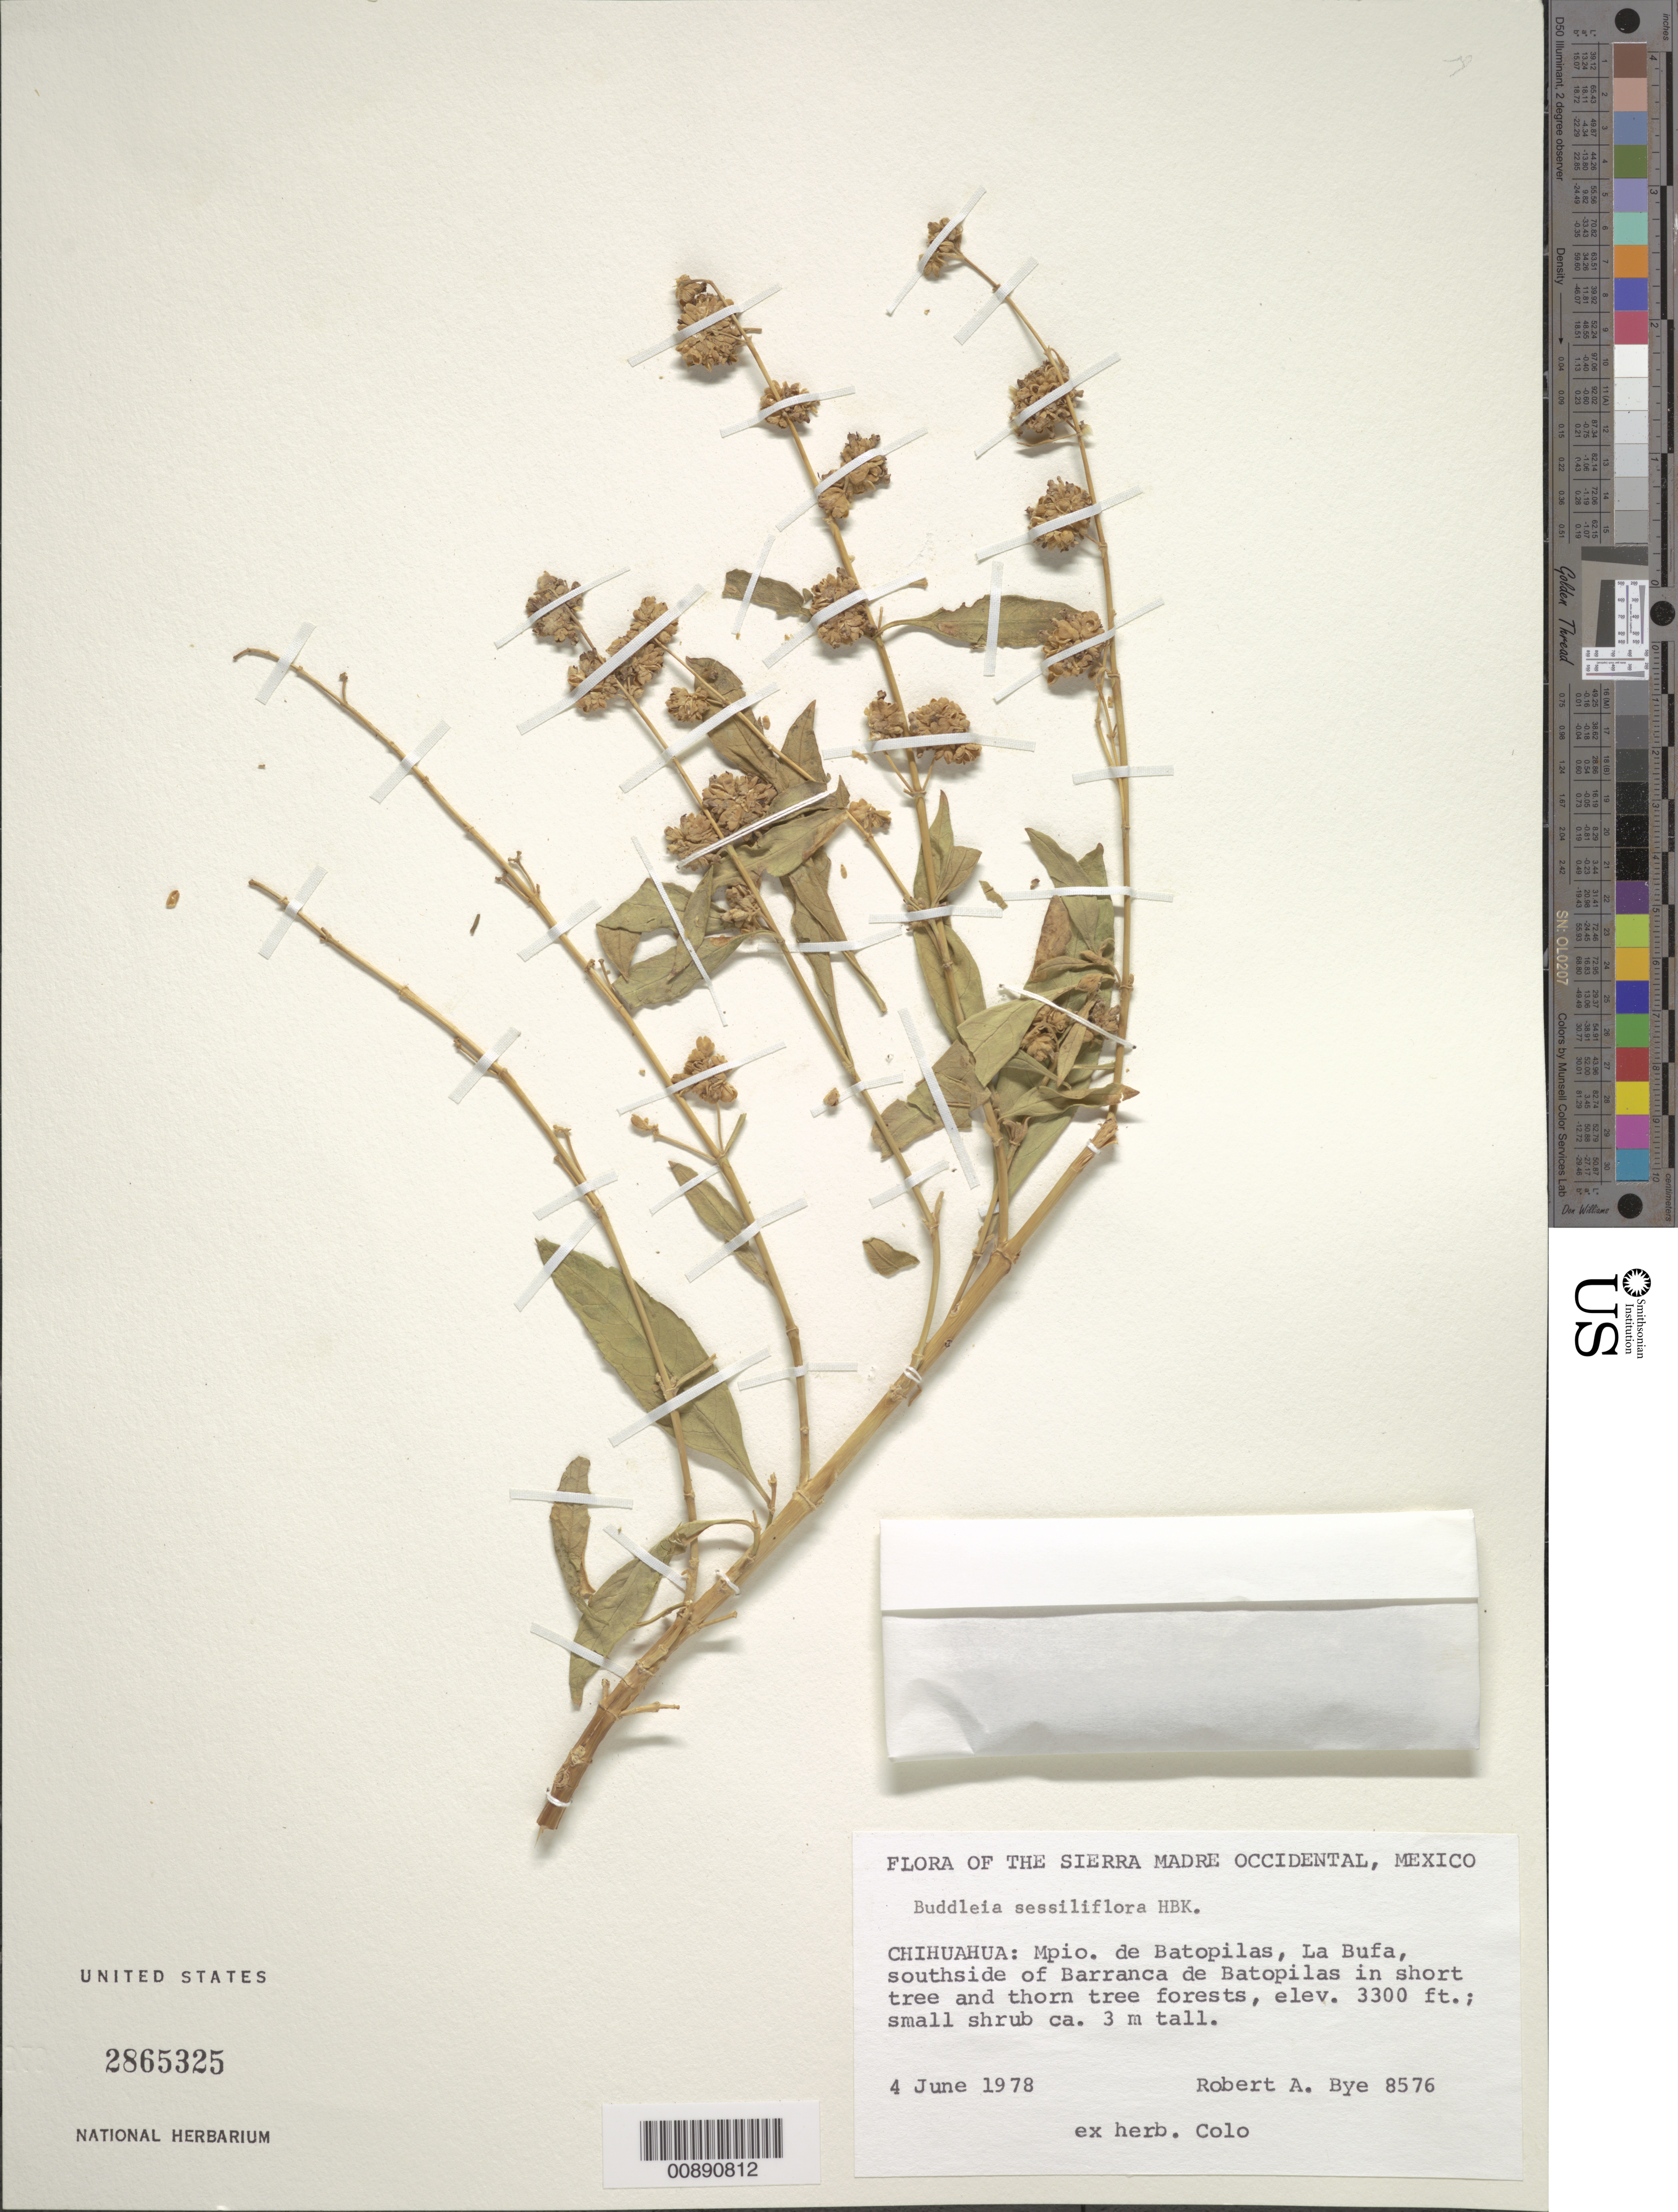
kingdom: Plantae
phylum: Tracheophyta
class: Magnoliopsida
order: Lamiales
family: Scrophulariaceae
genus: Buddleja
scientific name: Buddleja sessiliflora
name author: Kunth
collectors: R. A. Bye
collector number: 8576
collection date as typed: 04 Jun 1978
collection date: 1978-06-04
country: Mexico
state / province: Chihuahua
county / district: Batopilas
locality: La Bufa, southside of Barranca de Batopilas, Chihuahua.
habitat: In short tree and thorn tree forests.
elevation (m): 1006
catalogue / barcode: US 2865325